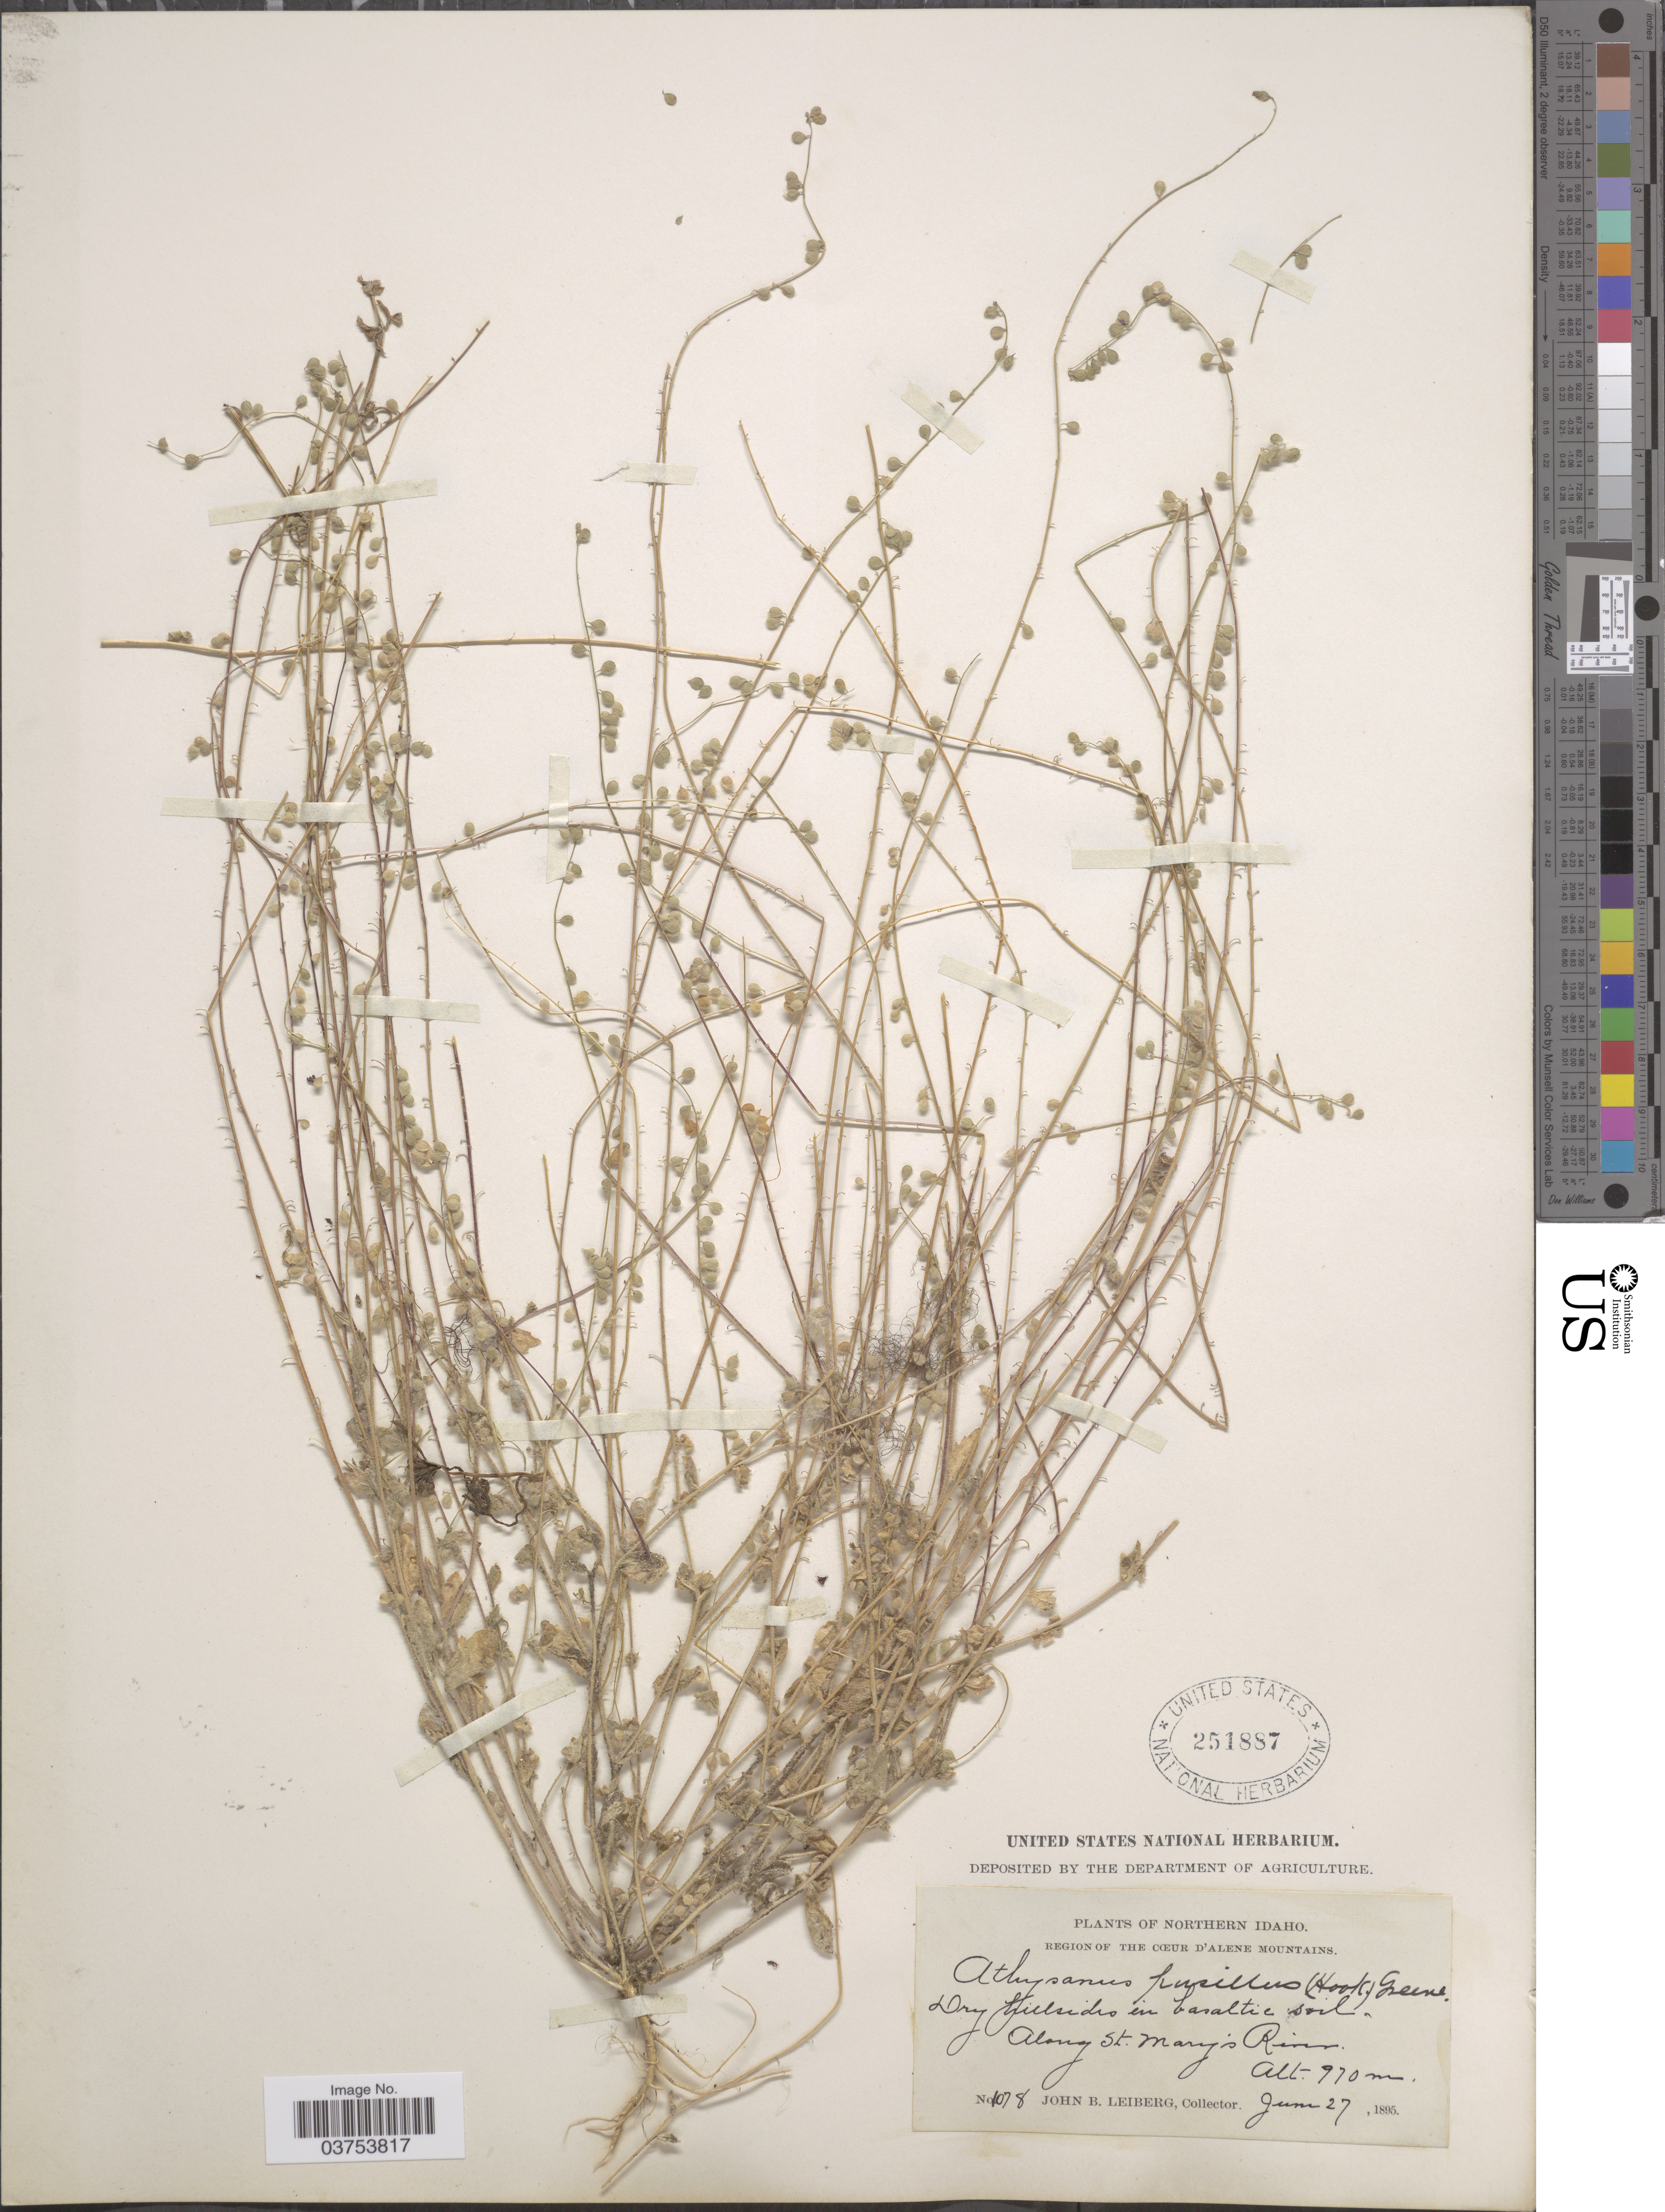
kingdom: Plantae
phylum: Tracheophyta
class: Magnoliopsida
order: Brassicales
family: Brassicaceae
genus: Athysanus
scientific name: Athysanus pusillus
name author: (Hook.) Greene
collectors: J. B. Leiberg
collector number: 1078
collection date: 1895-06-27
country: United States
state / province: Idaho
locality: Northern Idaho. Region of the Cœur d'Alene Mountains. Along St. Mary's River.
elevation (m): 970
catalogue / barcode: US 251887